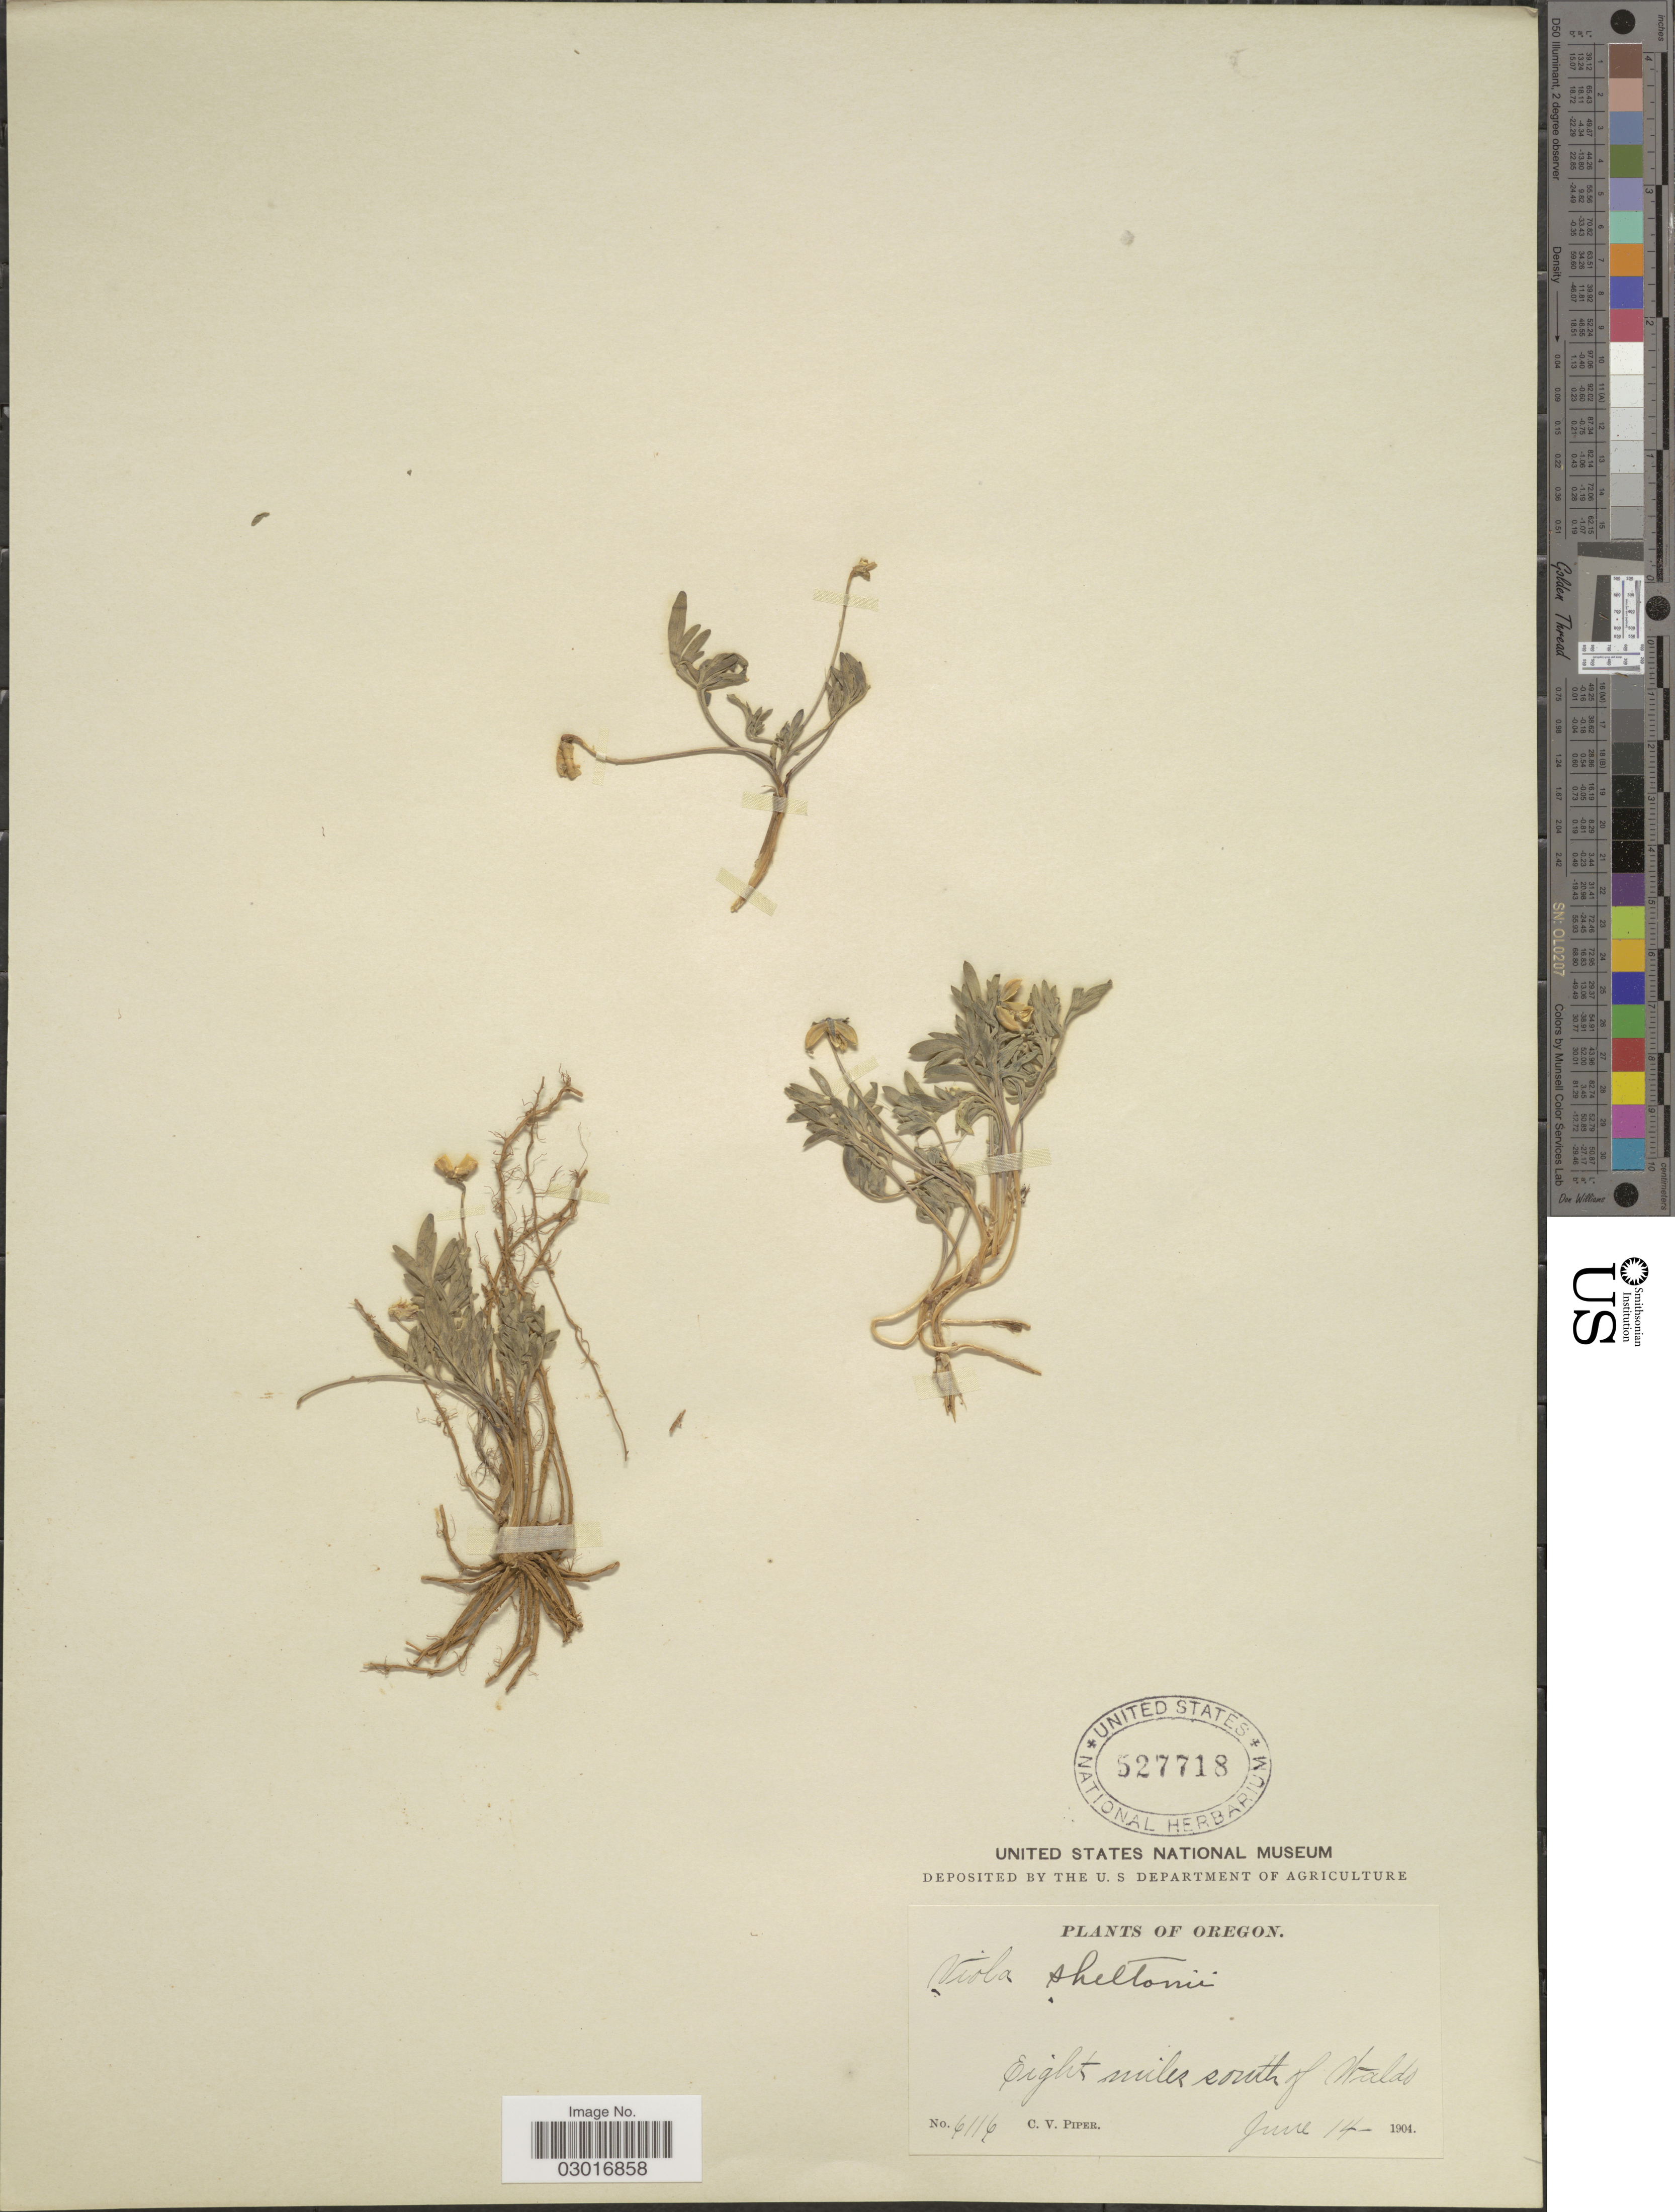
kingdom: Plantae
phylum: Tracheophyta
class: Magnoliopsida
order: Malpighiales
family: Violaceae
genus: Viola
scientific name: Viola sheltonii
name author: Torr.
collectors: C. V. Piper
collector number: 6116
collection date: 1904-06-14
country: United States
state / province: Oregon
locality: Eight miles south of Waldo.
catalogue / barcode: US 527718